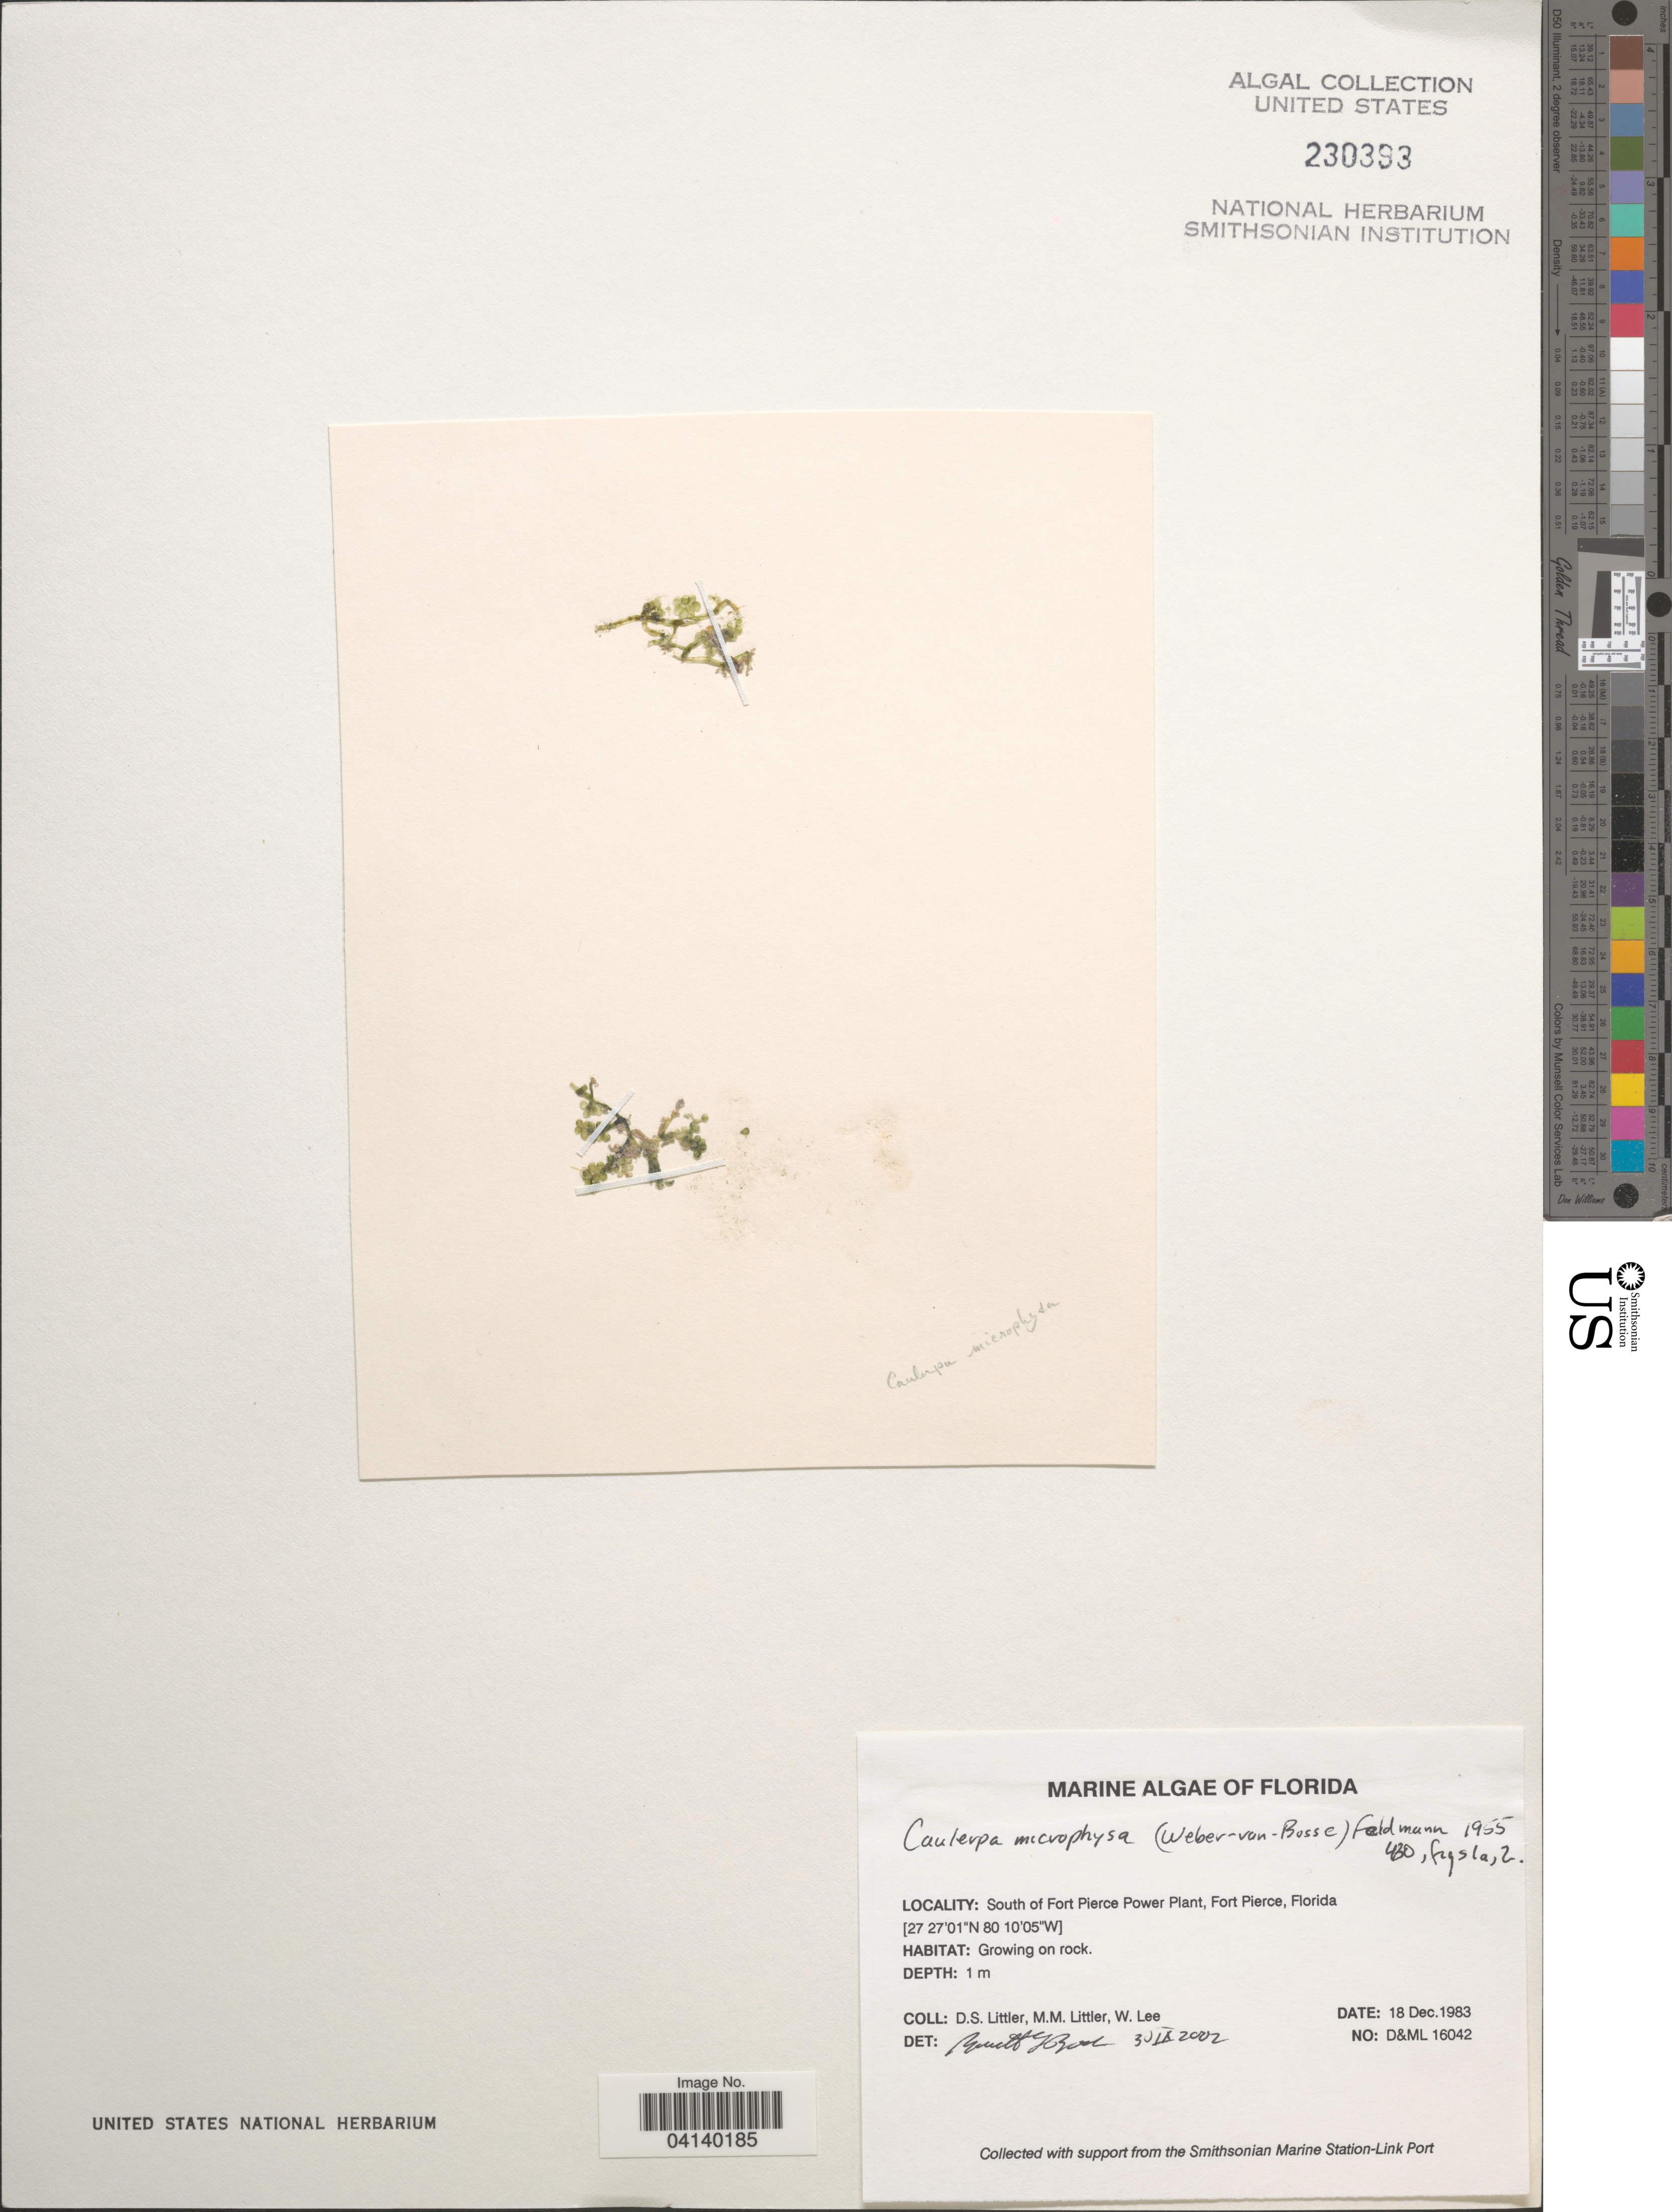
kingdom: Plantae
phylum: Chlorophyta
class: Ulvophyceae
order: Bryopsidales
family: Caulerpaceae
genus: Caulerpa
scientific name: Caulerpa microphysa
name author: (Weber Bosse) Feldmann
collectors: D. S. Littler & W. Lee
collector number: D&ML16042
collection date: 1983-12-18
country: United States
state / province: Florida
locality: South of Fort Pierce Power Plant, Fort Pierce.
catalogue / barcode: US 230393